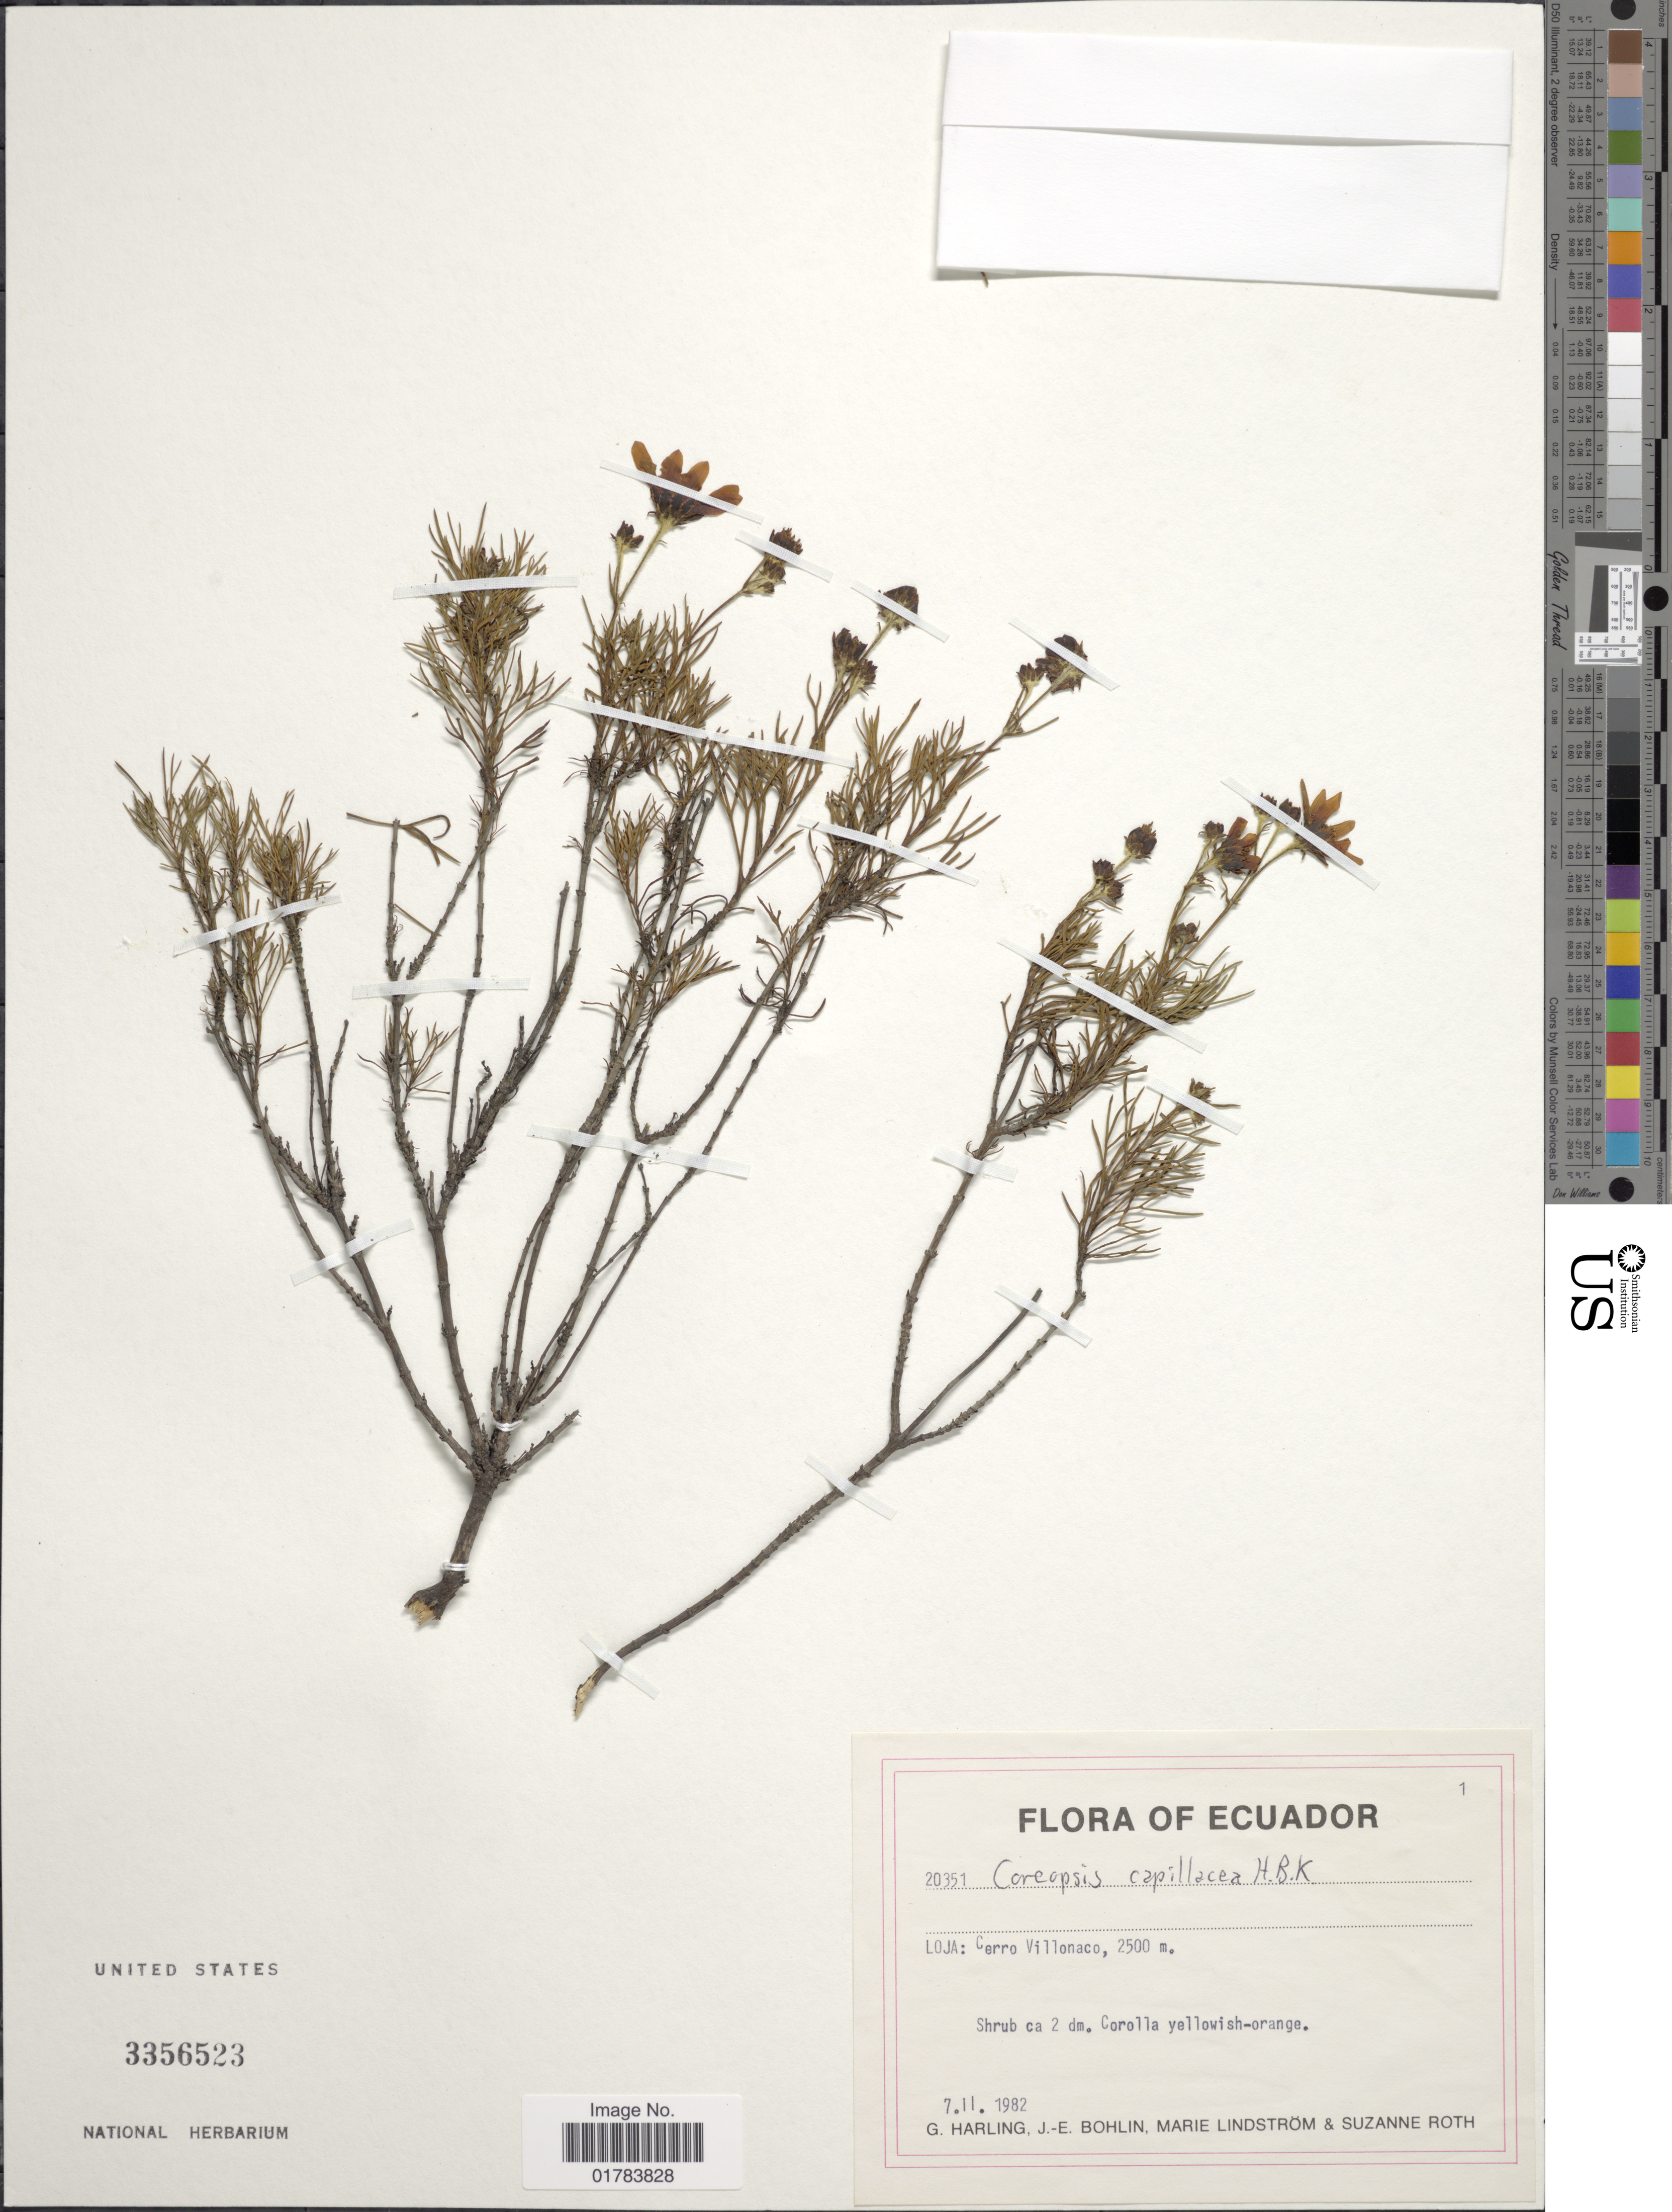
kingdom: Plantae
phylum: Tracheophyta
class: Magnoliopsida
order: Asterales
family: Asteraceae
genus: Coreopsis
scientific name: Coreopsis capillacea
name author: Kunth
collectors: G. Harling, J. Bohlin, M. Lindström & S. Roth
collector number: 20351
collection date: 1982-11-07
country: Ecuador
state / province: Loja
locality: Cerro Villonaco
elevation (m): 2500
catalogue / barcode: US 3356523